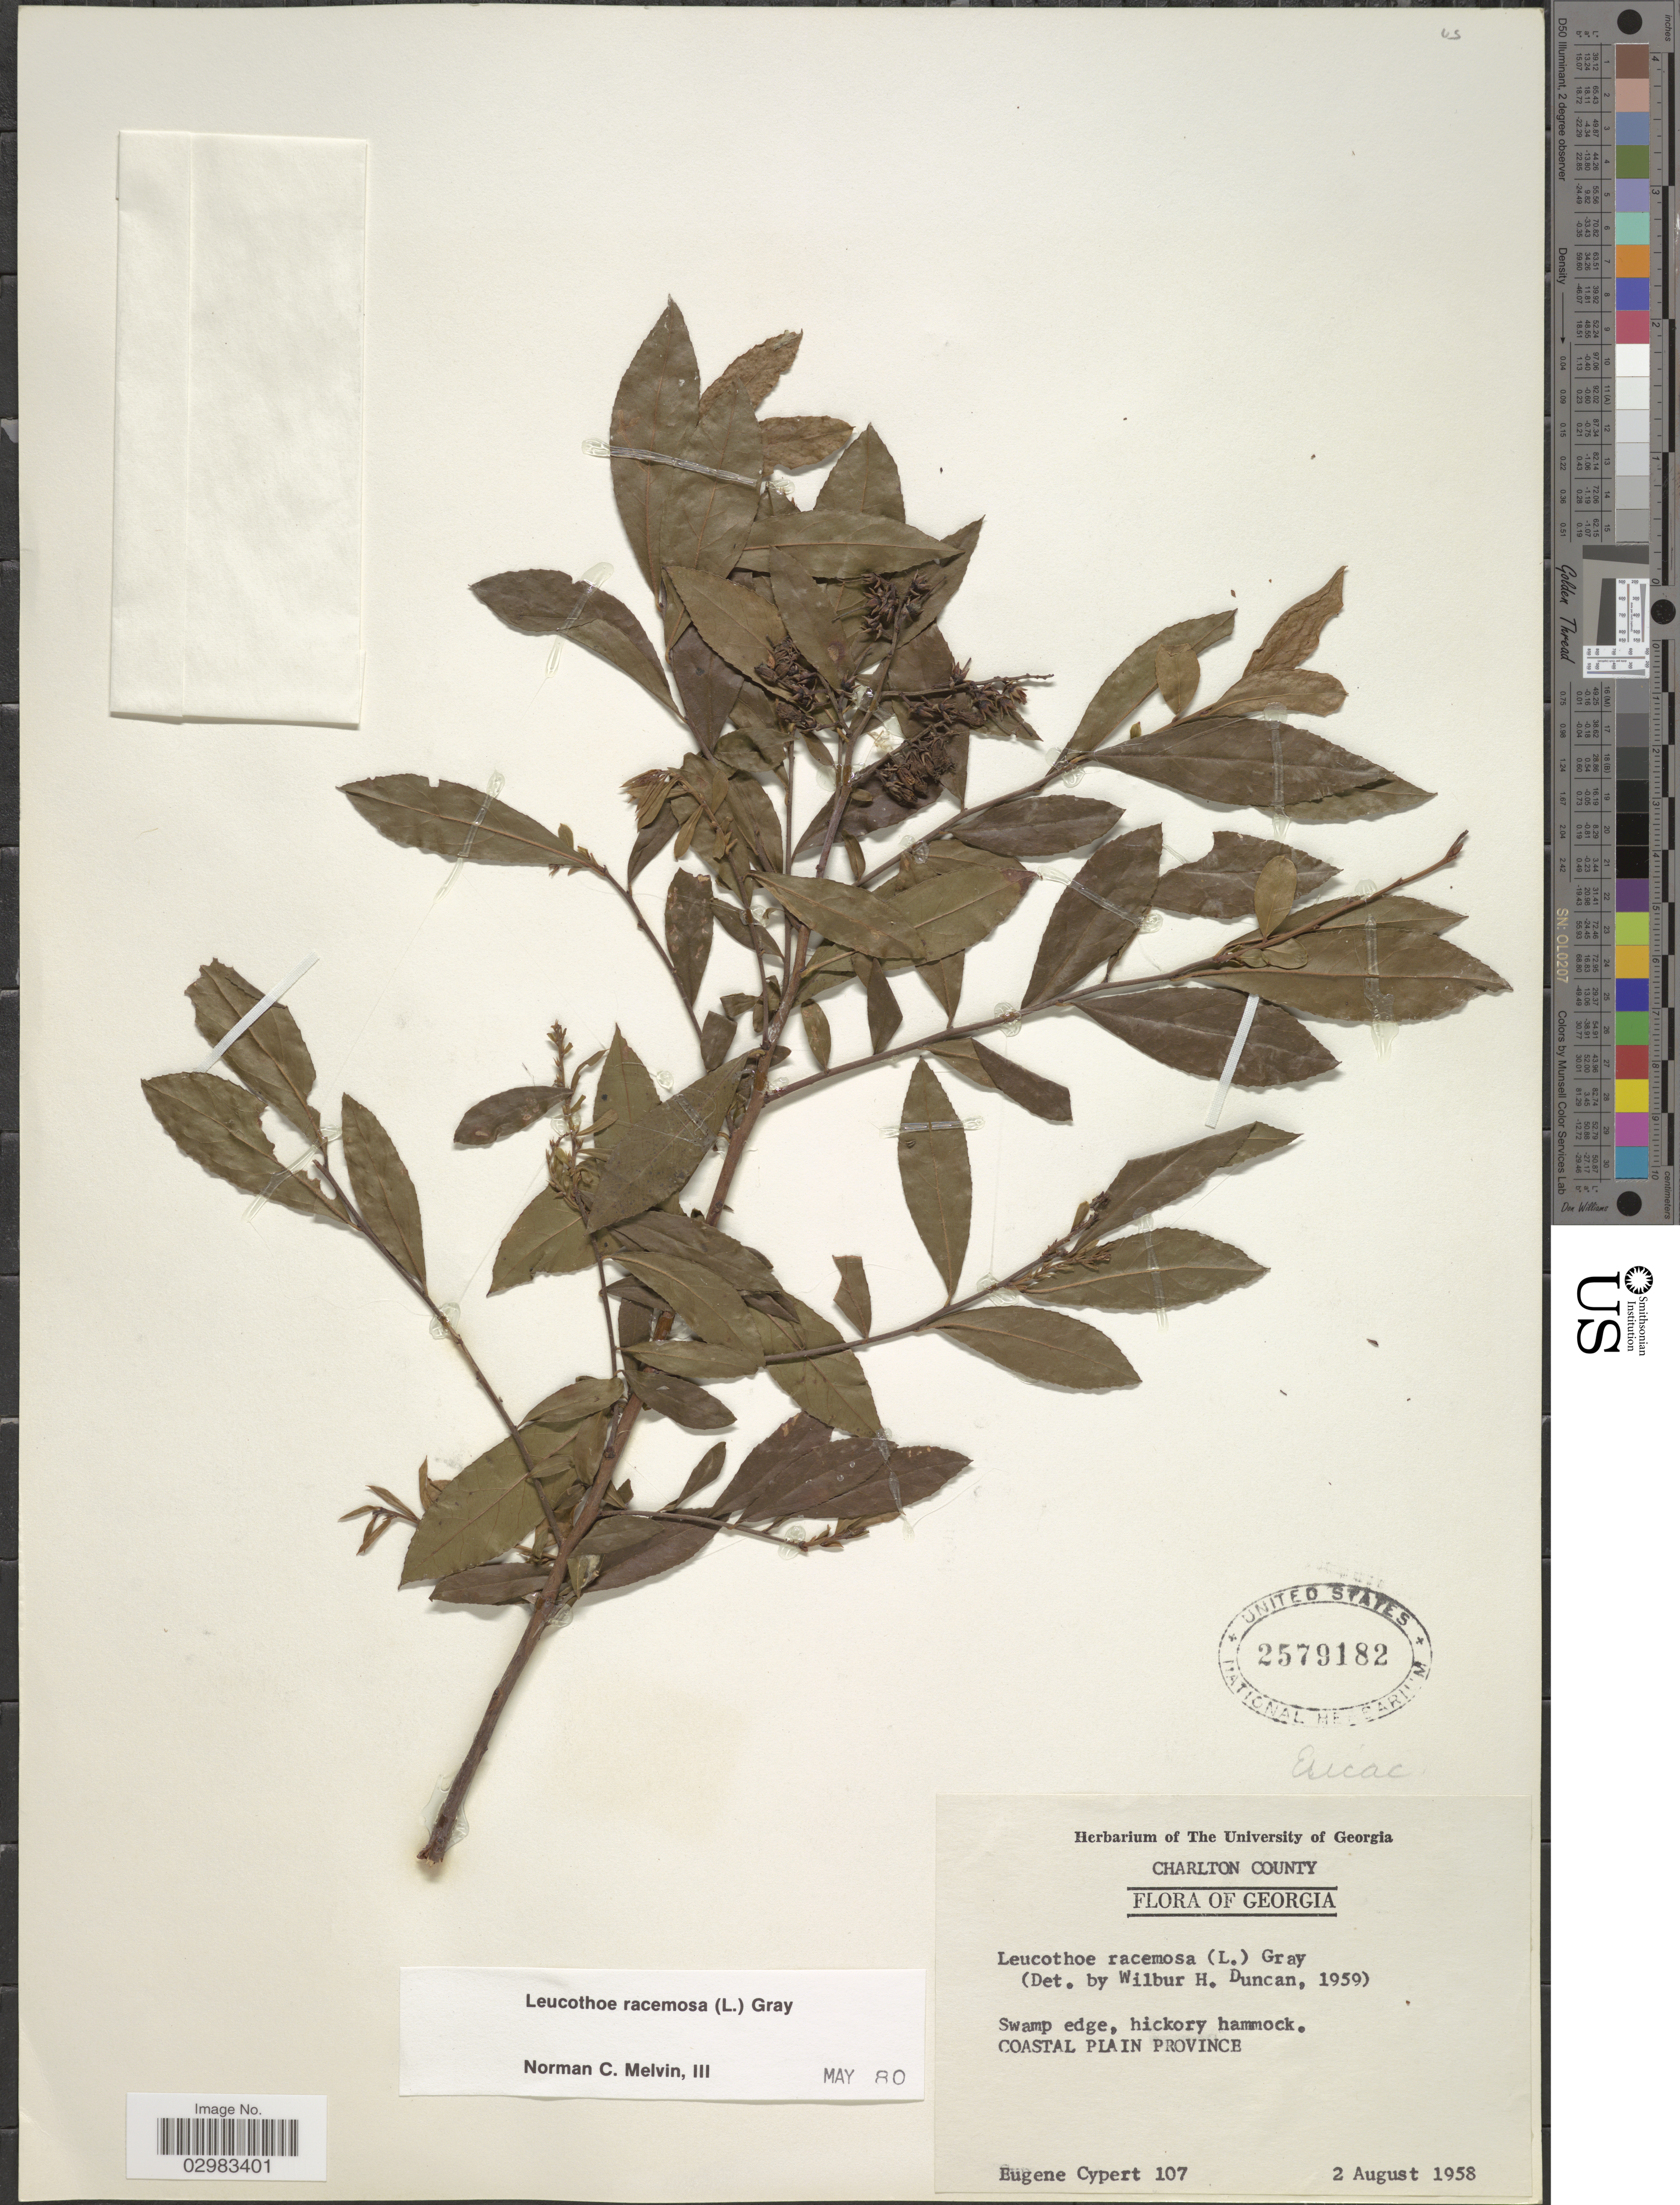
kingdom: Plantae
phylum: Tracheophyta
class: Magnoliopsida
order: Ericales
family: Ericaceae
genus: Leucothoe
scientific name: Leucothoë racemosa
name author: (L.) A. Gray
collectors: E. Cypert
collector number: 107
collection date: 1958-08-02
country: United States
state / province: Georgia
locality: Charlton County. Coastal Plain Province.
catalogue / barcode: US 2579182